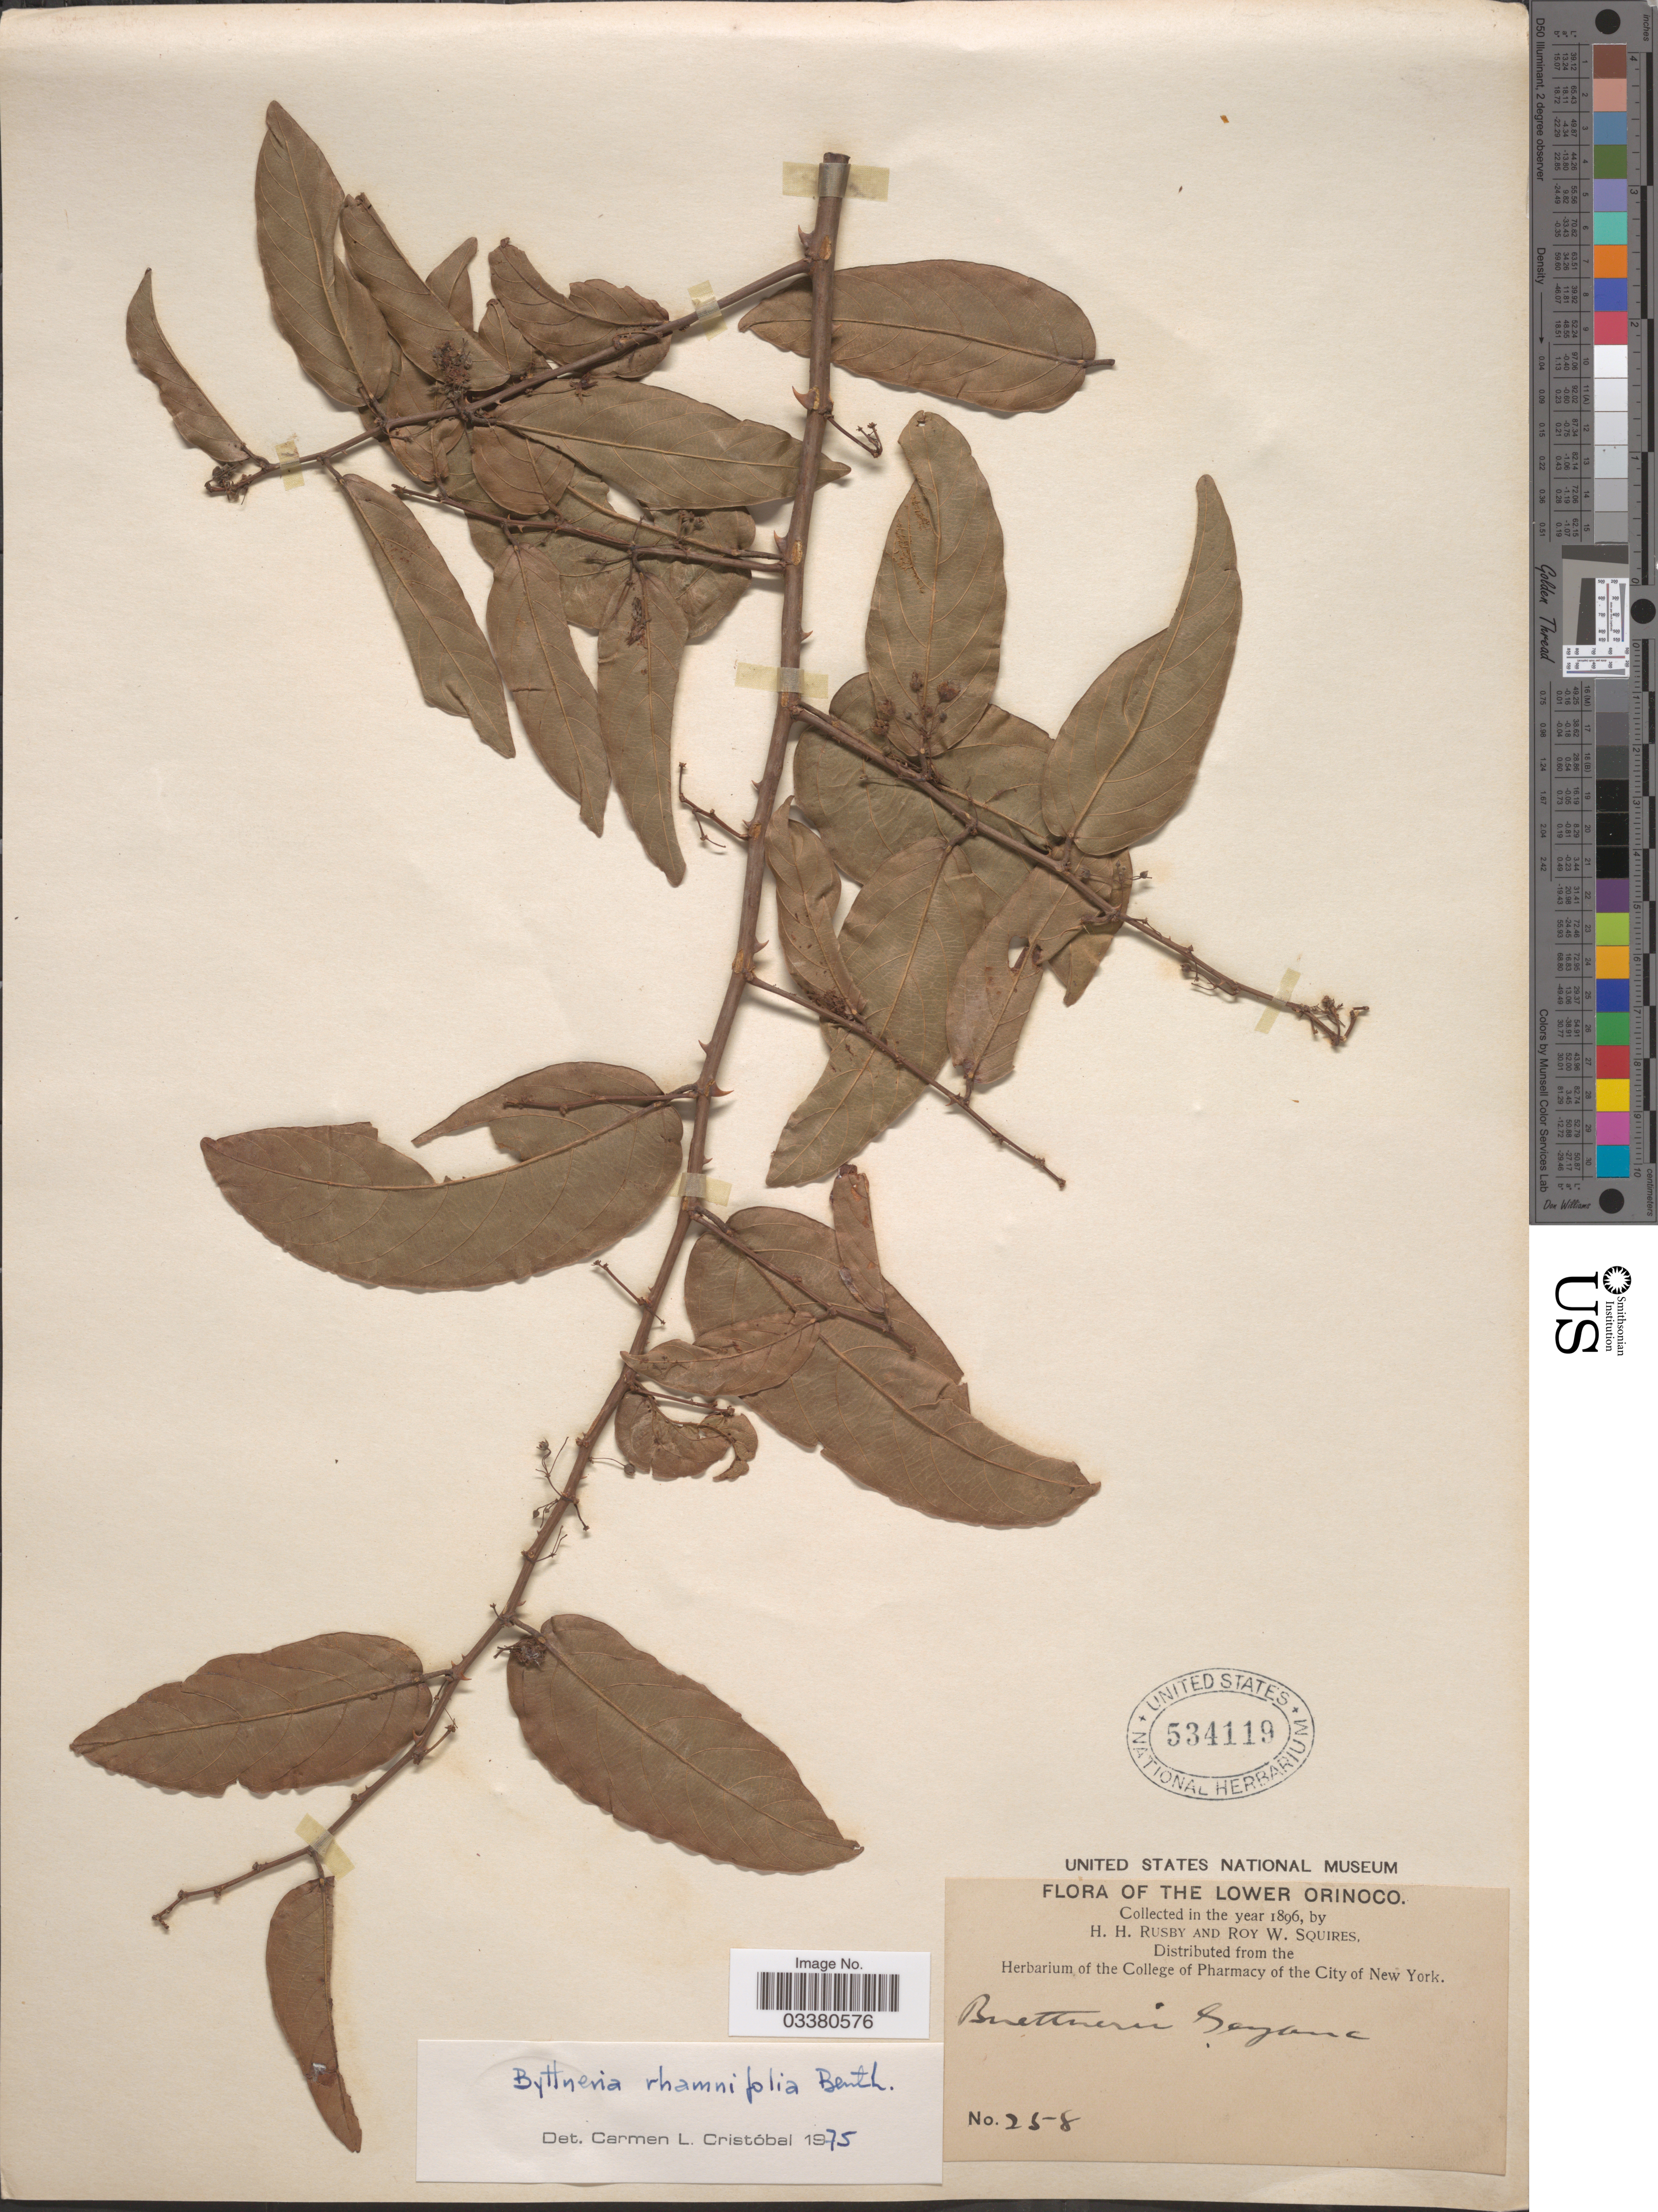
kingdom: Plantae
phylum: Tracheophyta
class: Magnoliopsida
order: Malvales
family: Malvaceae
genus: Byttneria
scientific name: Byttneria rhamnifolia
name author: Benth.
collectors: H. H. Rusby & R. Squires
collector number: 258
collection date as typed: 1896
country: Venezuela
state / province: Delta Amacuro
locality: Lower Orinoco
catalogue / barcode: US 534119